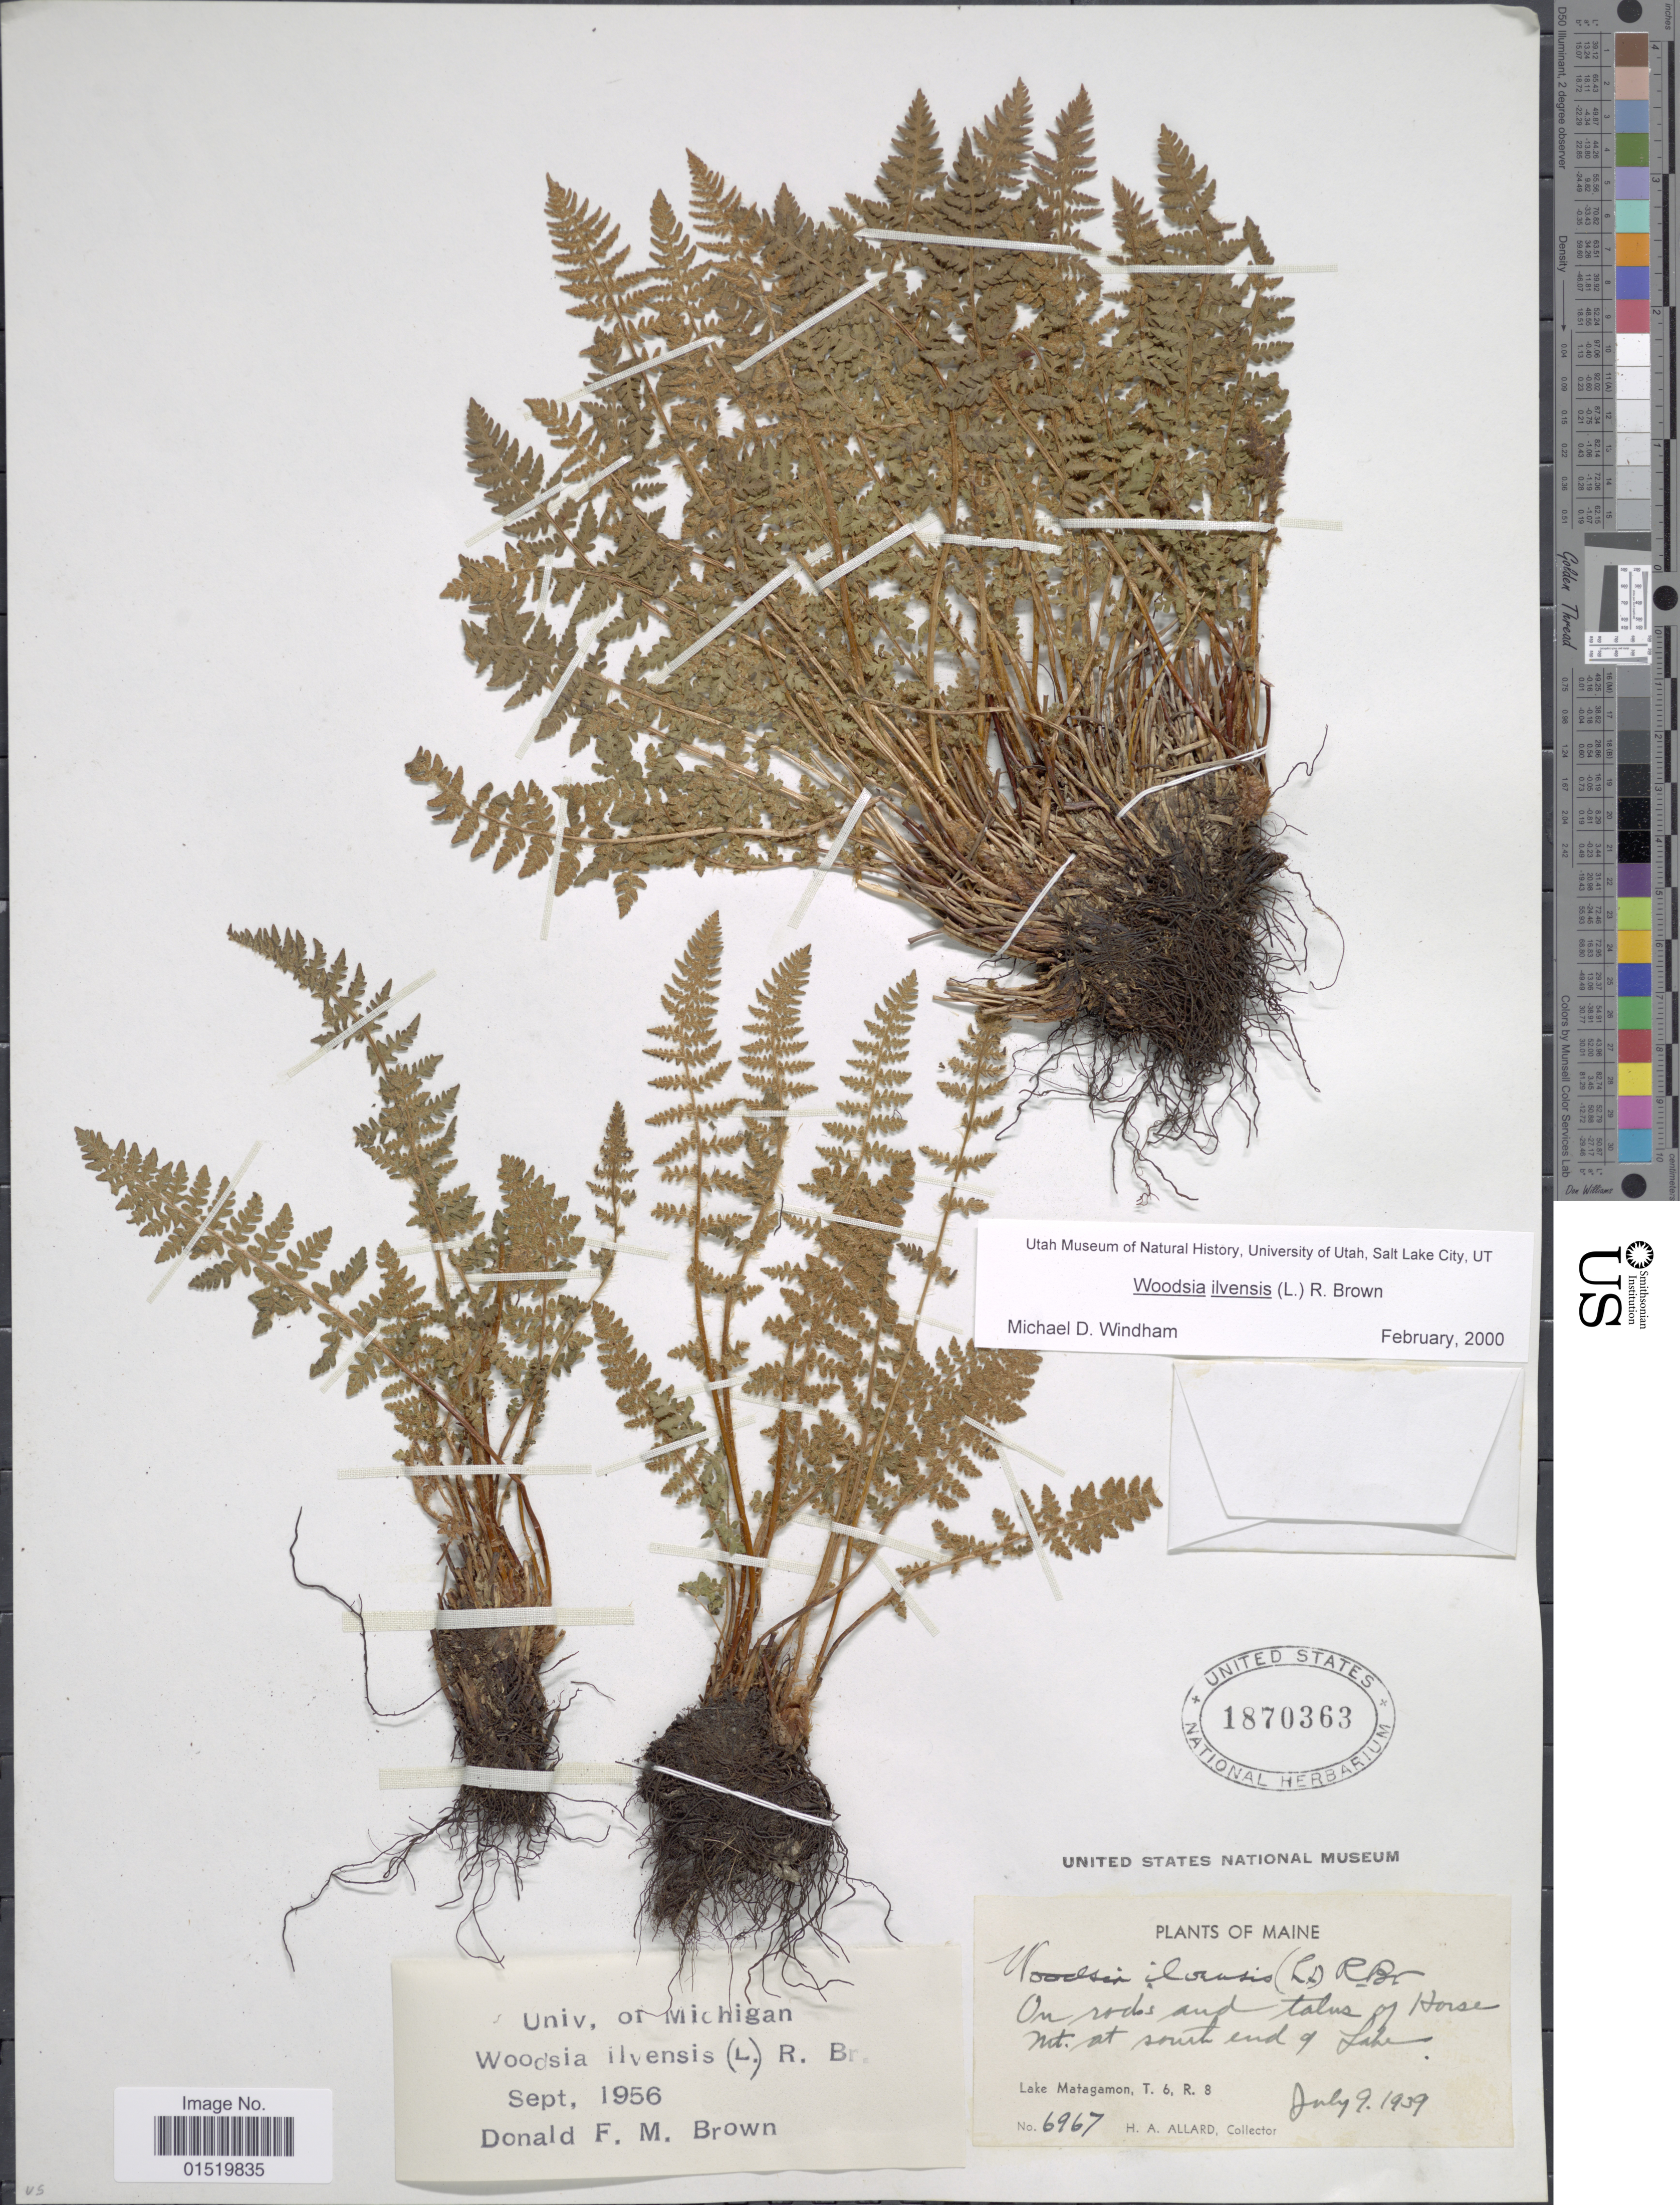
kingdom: Plantae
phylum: Tracheophyta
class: Polypodiopsida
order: Polypodiales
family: Woodsiaceae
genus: Woodsia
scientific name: Woodsia ilvensis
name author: (L.) R. Br.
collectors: H. A. Allard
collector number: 6967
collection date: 1939-07-09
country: United States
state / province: Maine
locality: On rocks and talus of Horse mt at south end of Lake, Lake Matagamon, T. 6, R. 8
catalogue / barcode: US 1870363